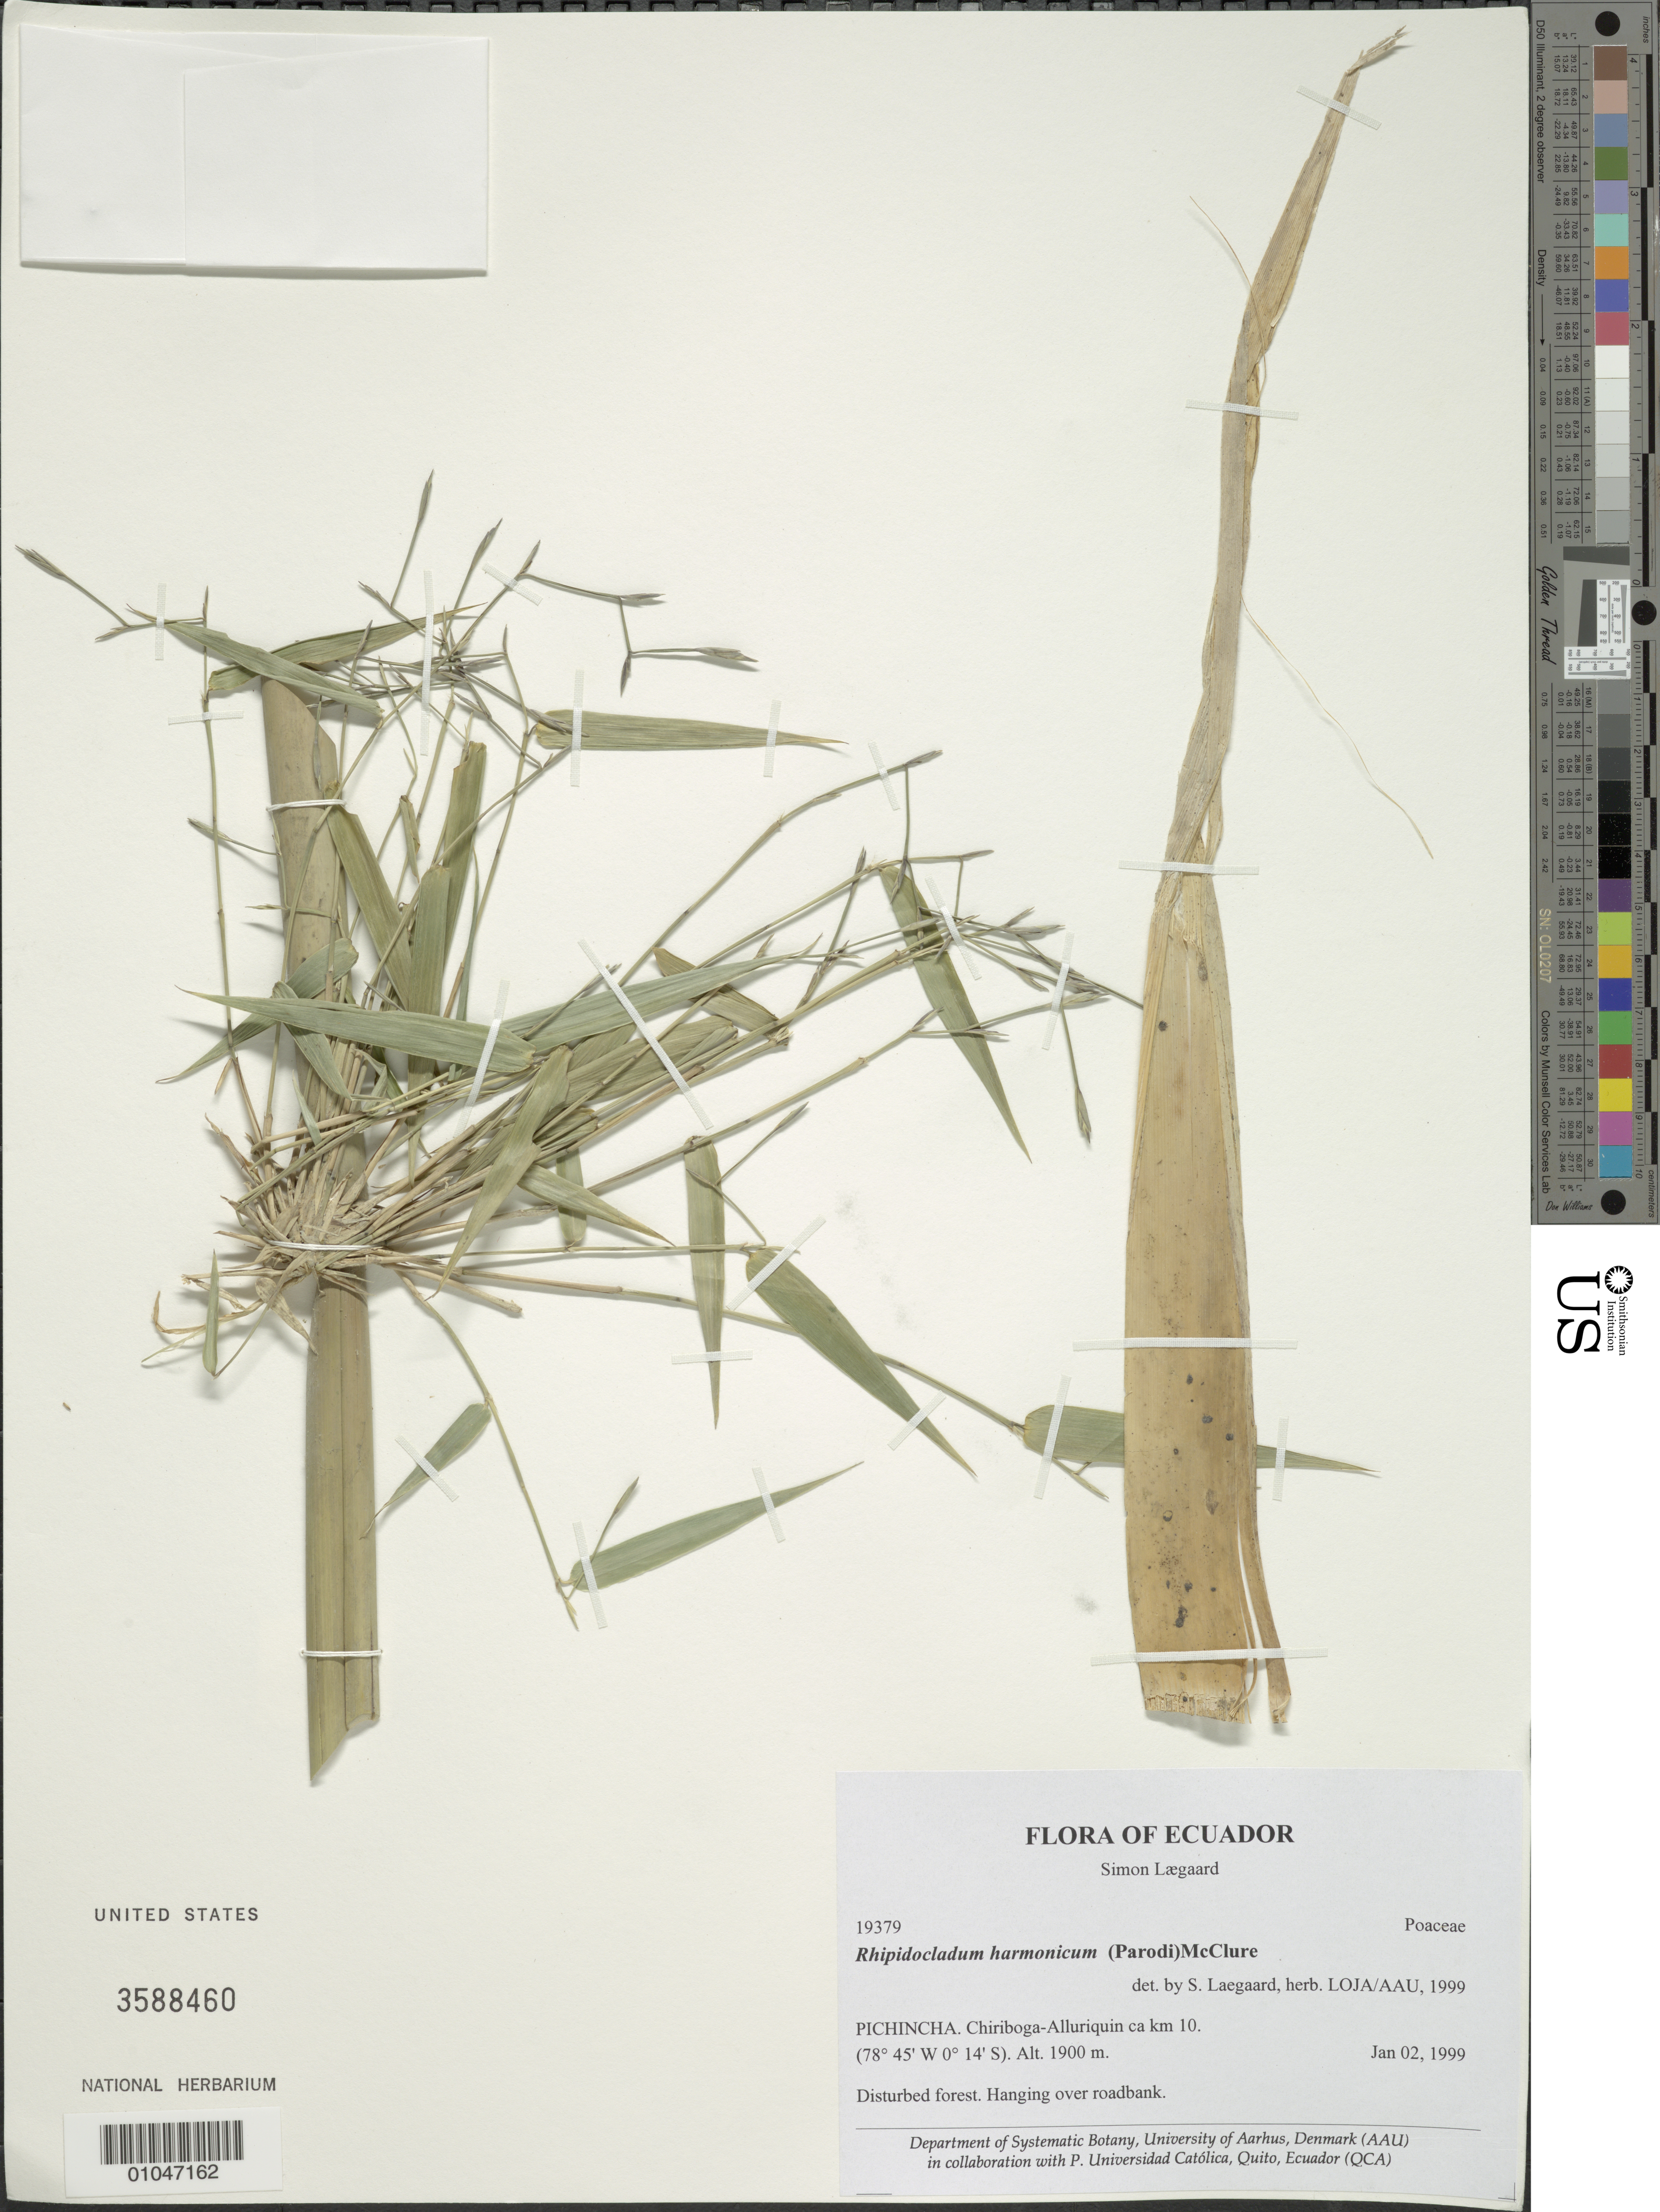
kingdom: Plantae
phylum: Tracheophyta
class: Liliopsida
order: Poales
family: Poaceae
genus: Rhipidocladum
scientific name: Rhipidocladum harmonicum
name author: (Parodi) McClure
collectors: S. Lægaard & A. Miranda Leiva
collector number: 19379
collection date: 1999-01-02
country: Ecuador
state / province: Pichincha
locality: Chiriboga-Alluriquin ca km 10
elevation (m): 1900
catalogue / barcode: US 3588460